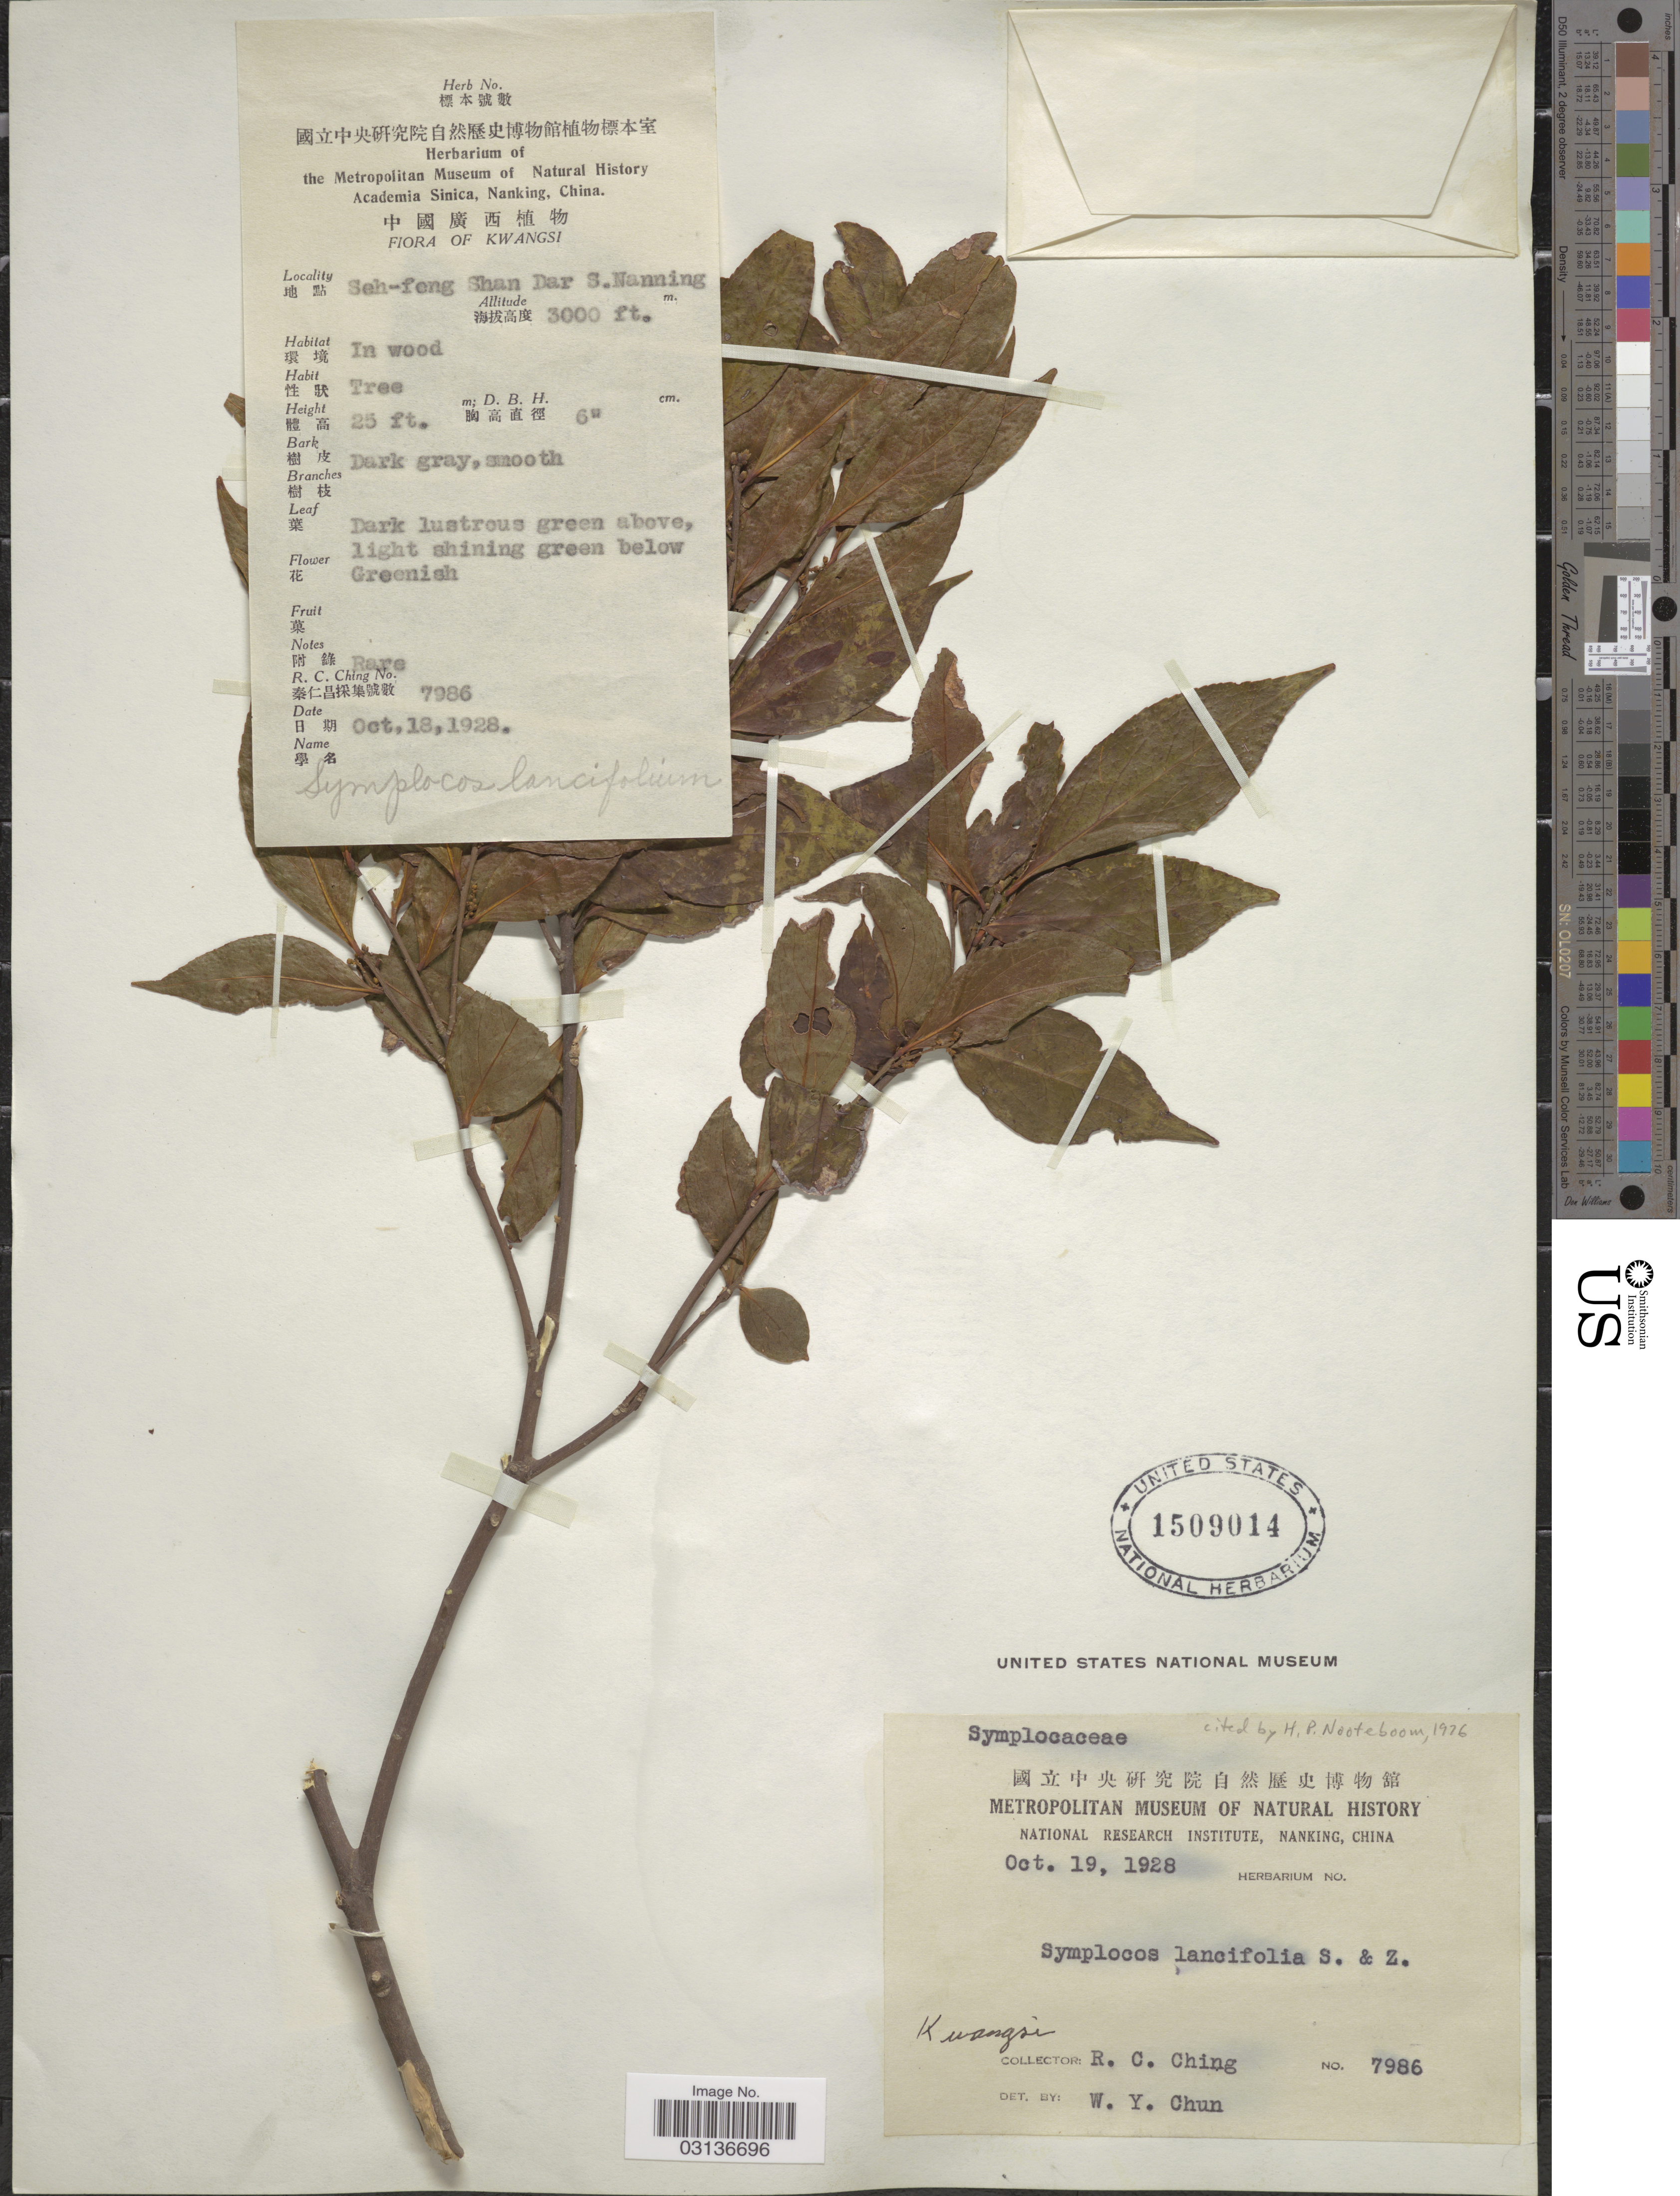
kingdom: Plantae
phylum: Tracheophyta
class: Magnoliopsida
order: Ericales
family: Symplocaceae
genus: Symplocos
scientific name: Symplocos lancifolia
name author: Siebert & Zucc.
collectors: R. C. Ching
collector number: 7986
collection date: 1928-10-19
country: China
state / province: Guangxi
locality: Kwangsi. Seh-feng Shan Dar S. Nanning.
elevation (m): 914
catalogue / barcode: US 1509014